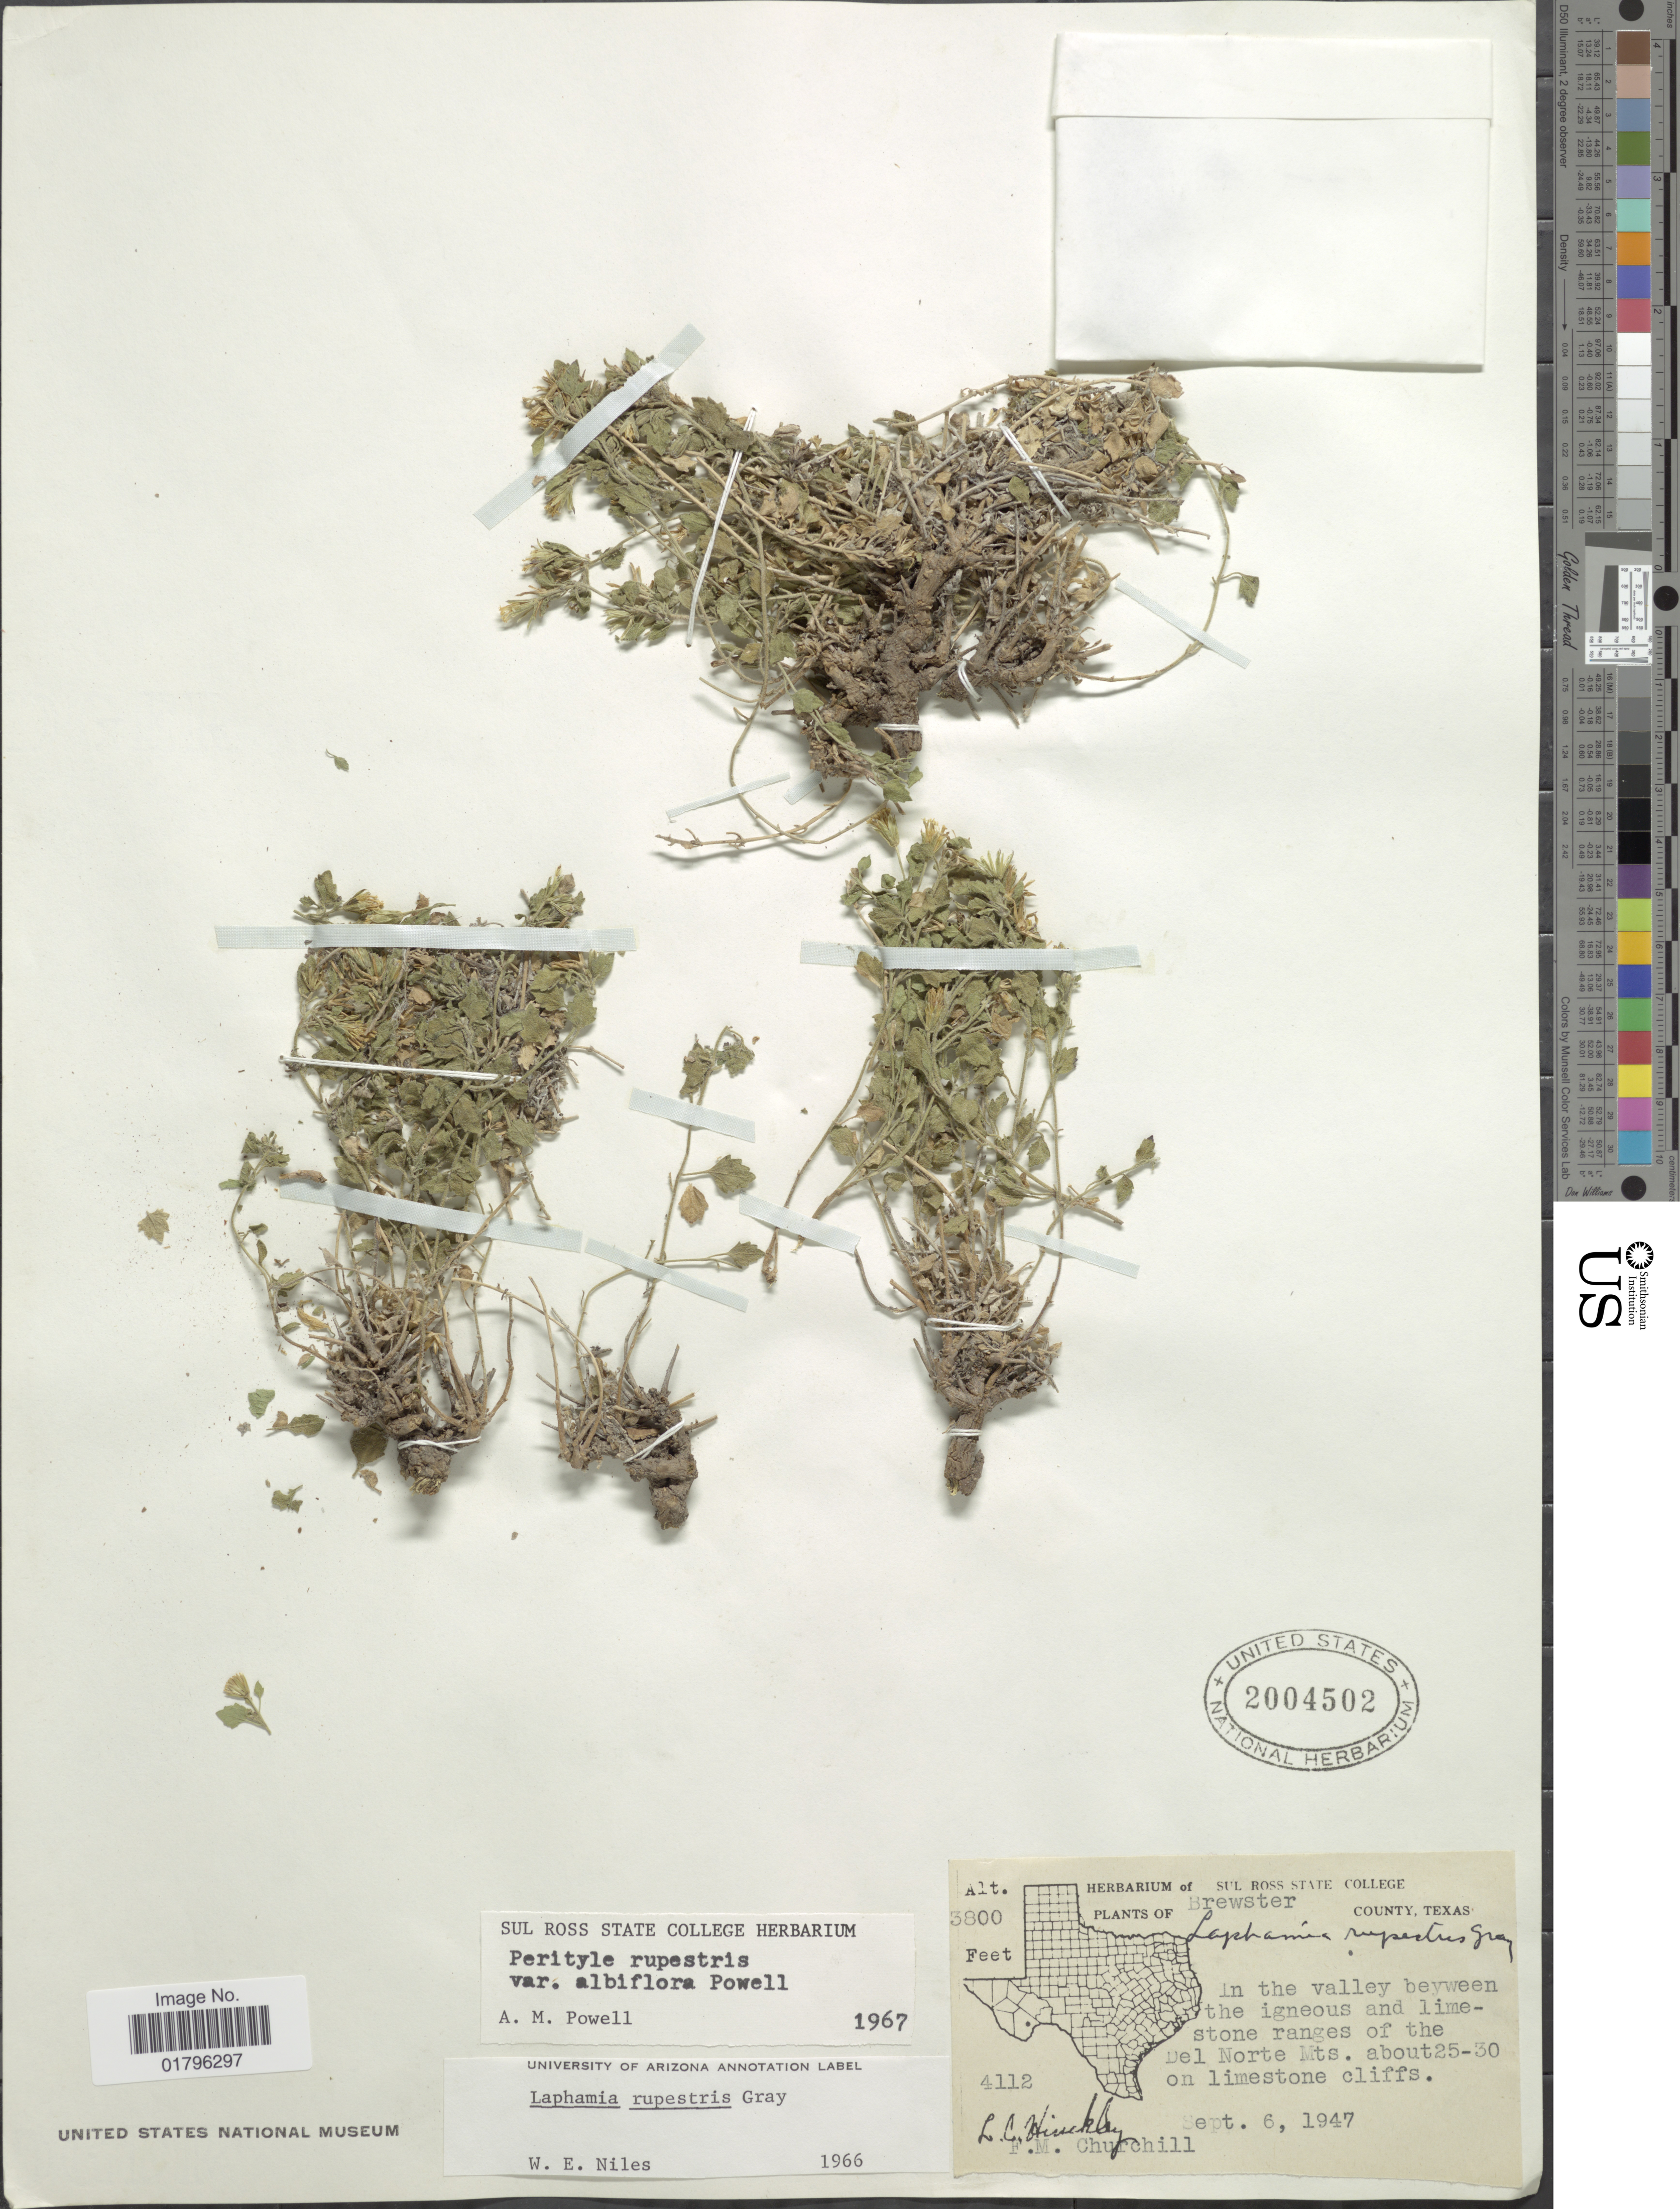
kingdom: Plantae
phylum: Tracheophyta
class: Magnoliopsida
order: Asterales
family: Asteraceae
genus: Perityle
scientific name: Perityle rupestris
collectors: L. Hinckley & F. Churchill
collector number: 4112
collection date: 1947-09-06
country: United States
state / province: Texas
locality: Brewster County, limestone ranges of the Del Norte Mts., about 25-30 on limestone cliffs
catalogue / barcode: US 2004502